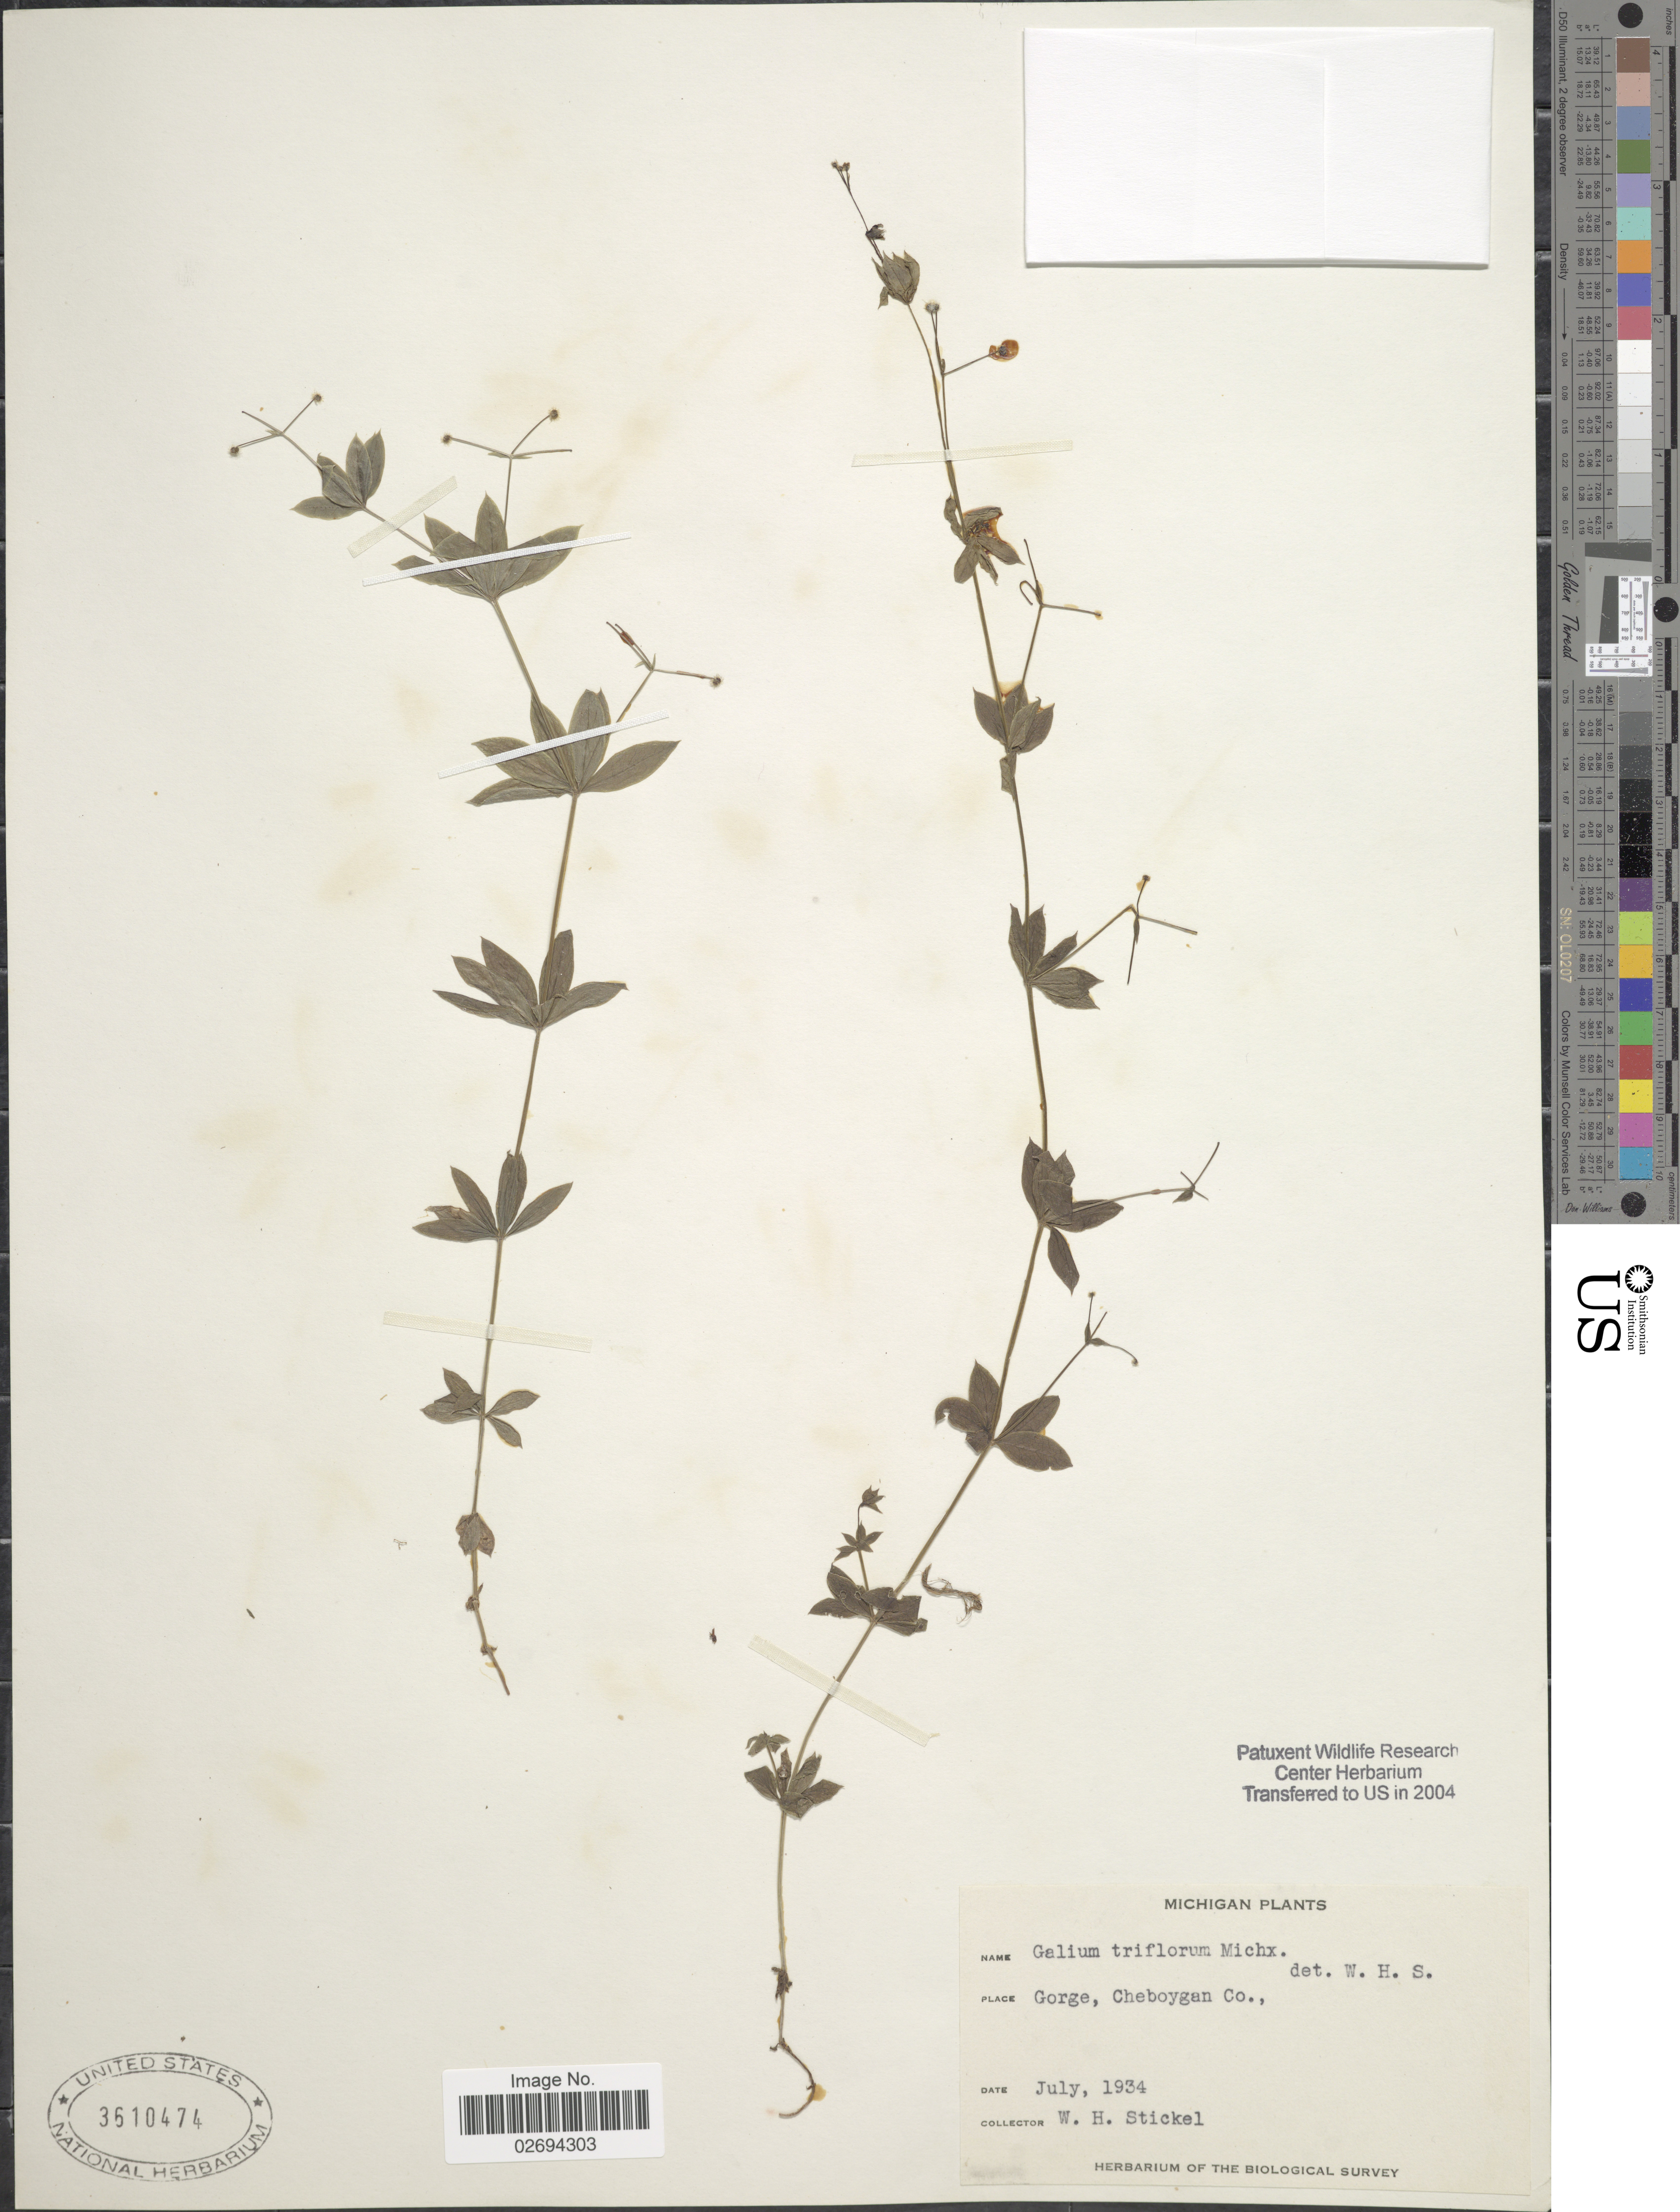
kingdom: Plantae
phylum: Tracheophyta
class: Magnoliopsida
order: Gentianales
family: Rubiaceae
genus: Galium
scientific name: Galium triflorum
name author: Michx.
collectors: W. Stickel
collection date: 1934-07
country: United States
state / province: Michigan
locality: Gorge, Cheboygan Co.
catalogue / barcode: US 3610474